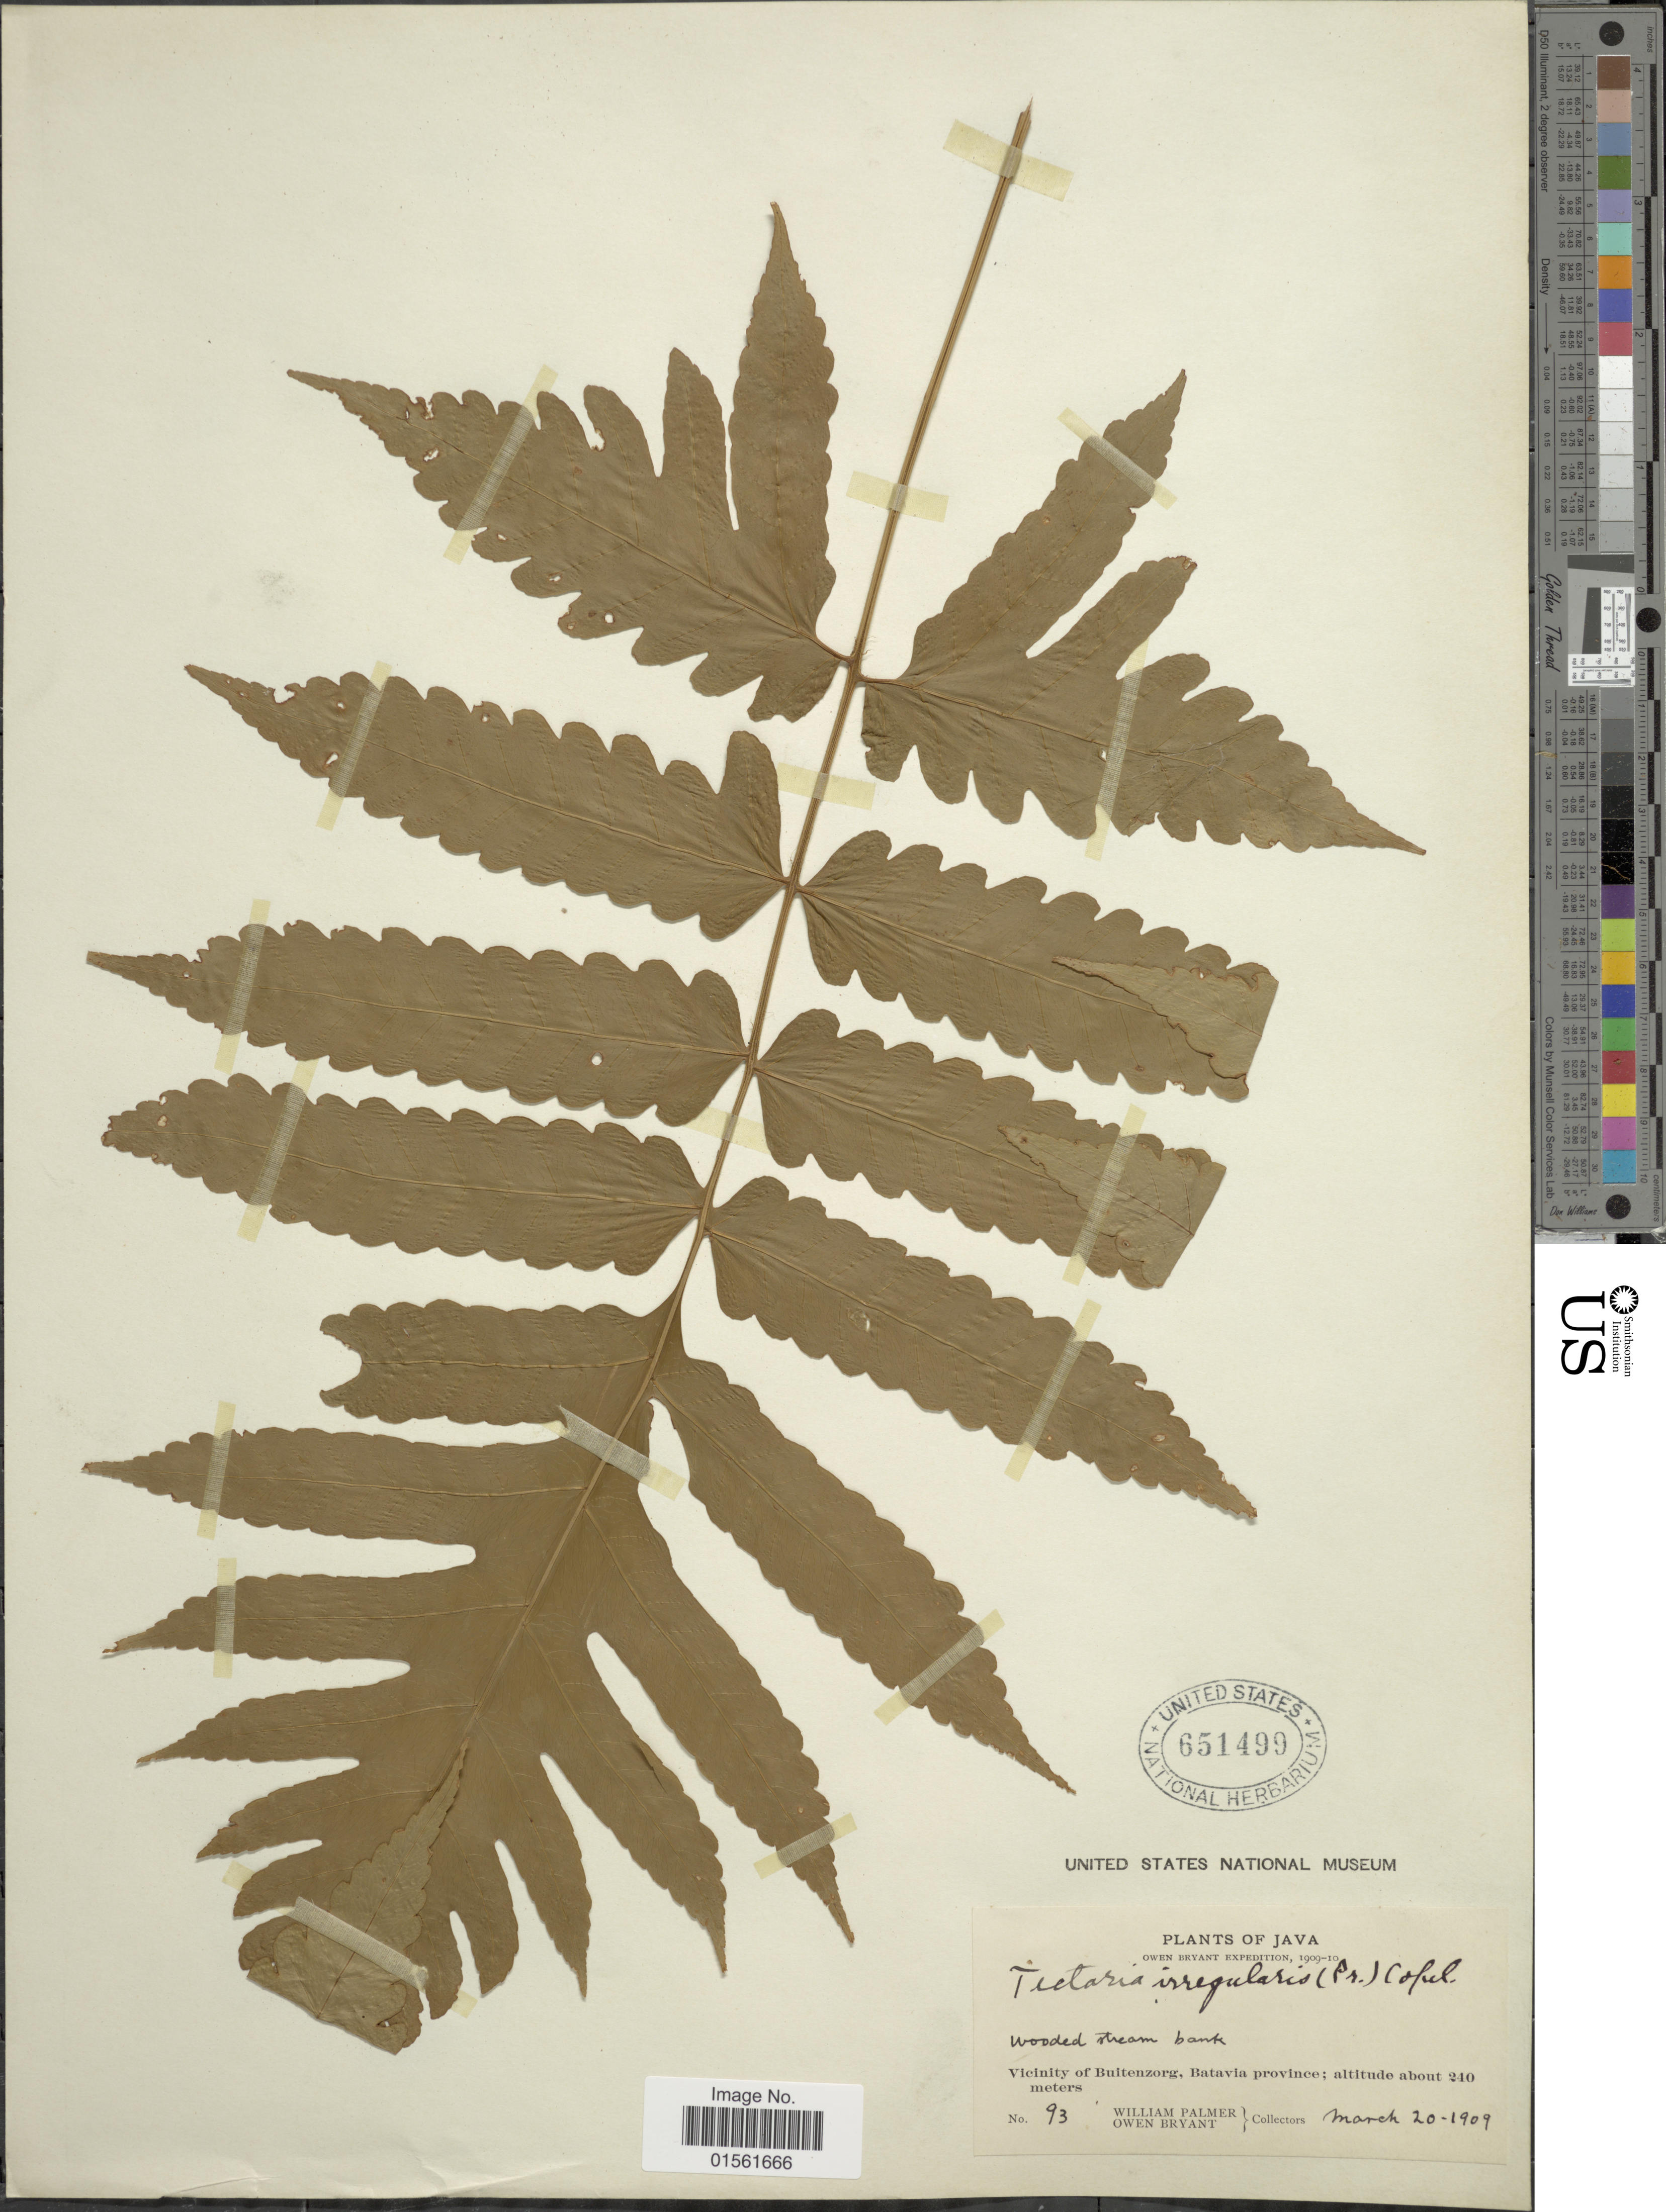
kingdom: Plantae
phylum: Tracheophyta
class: Polypodiopsida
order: Polypodiales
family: Dryopteridaceae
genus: Pleocnemia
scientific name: Pleocnemia irregularis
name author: (C. Presl) Holttum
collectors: W. Palmer & O. Bryant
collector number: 93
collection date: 1909-03-20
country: Indonesia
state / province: Java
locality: Java, Vicinity of Buitenzorg, Batavia Province.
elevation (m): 240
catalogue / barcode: US 651499